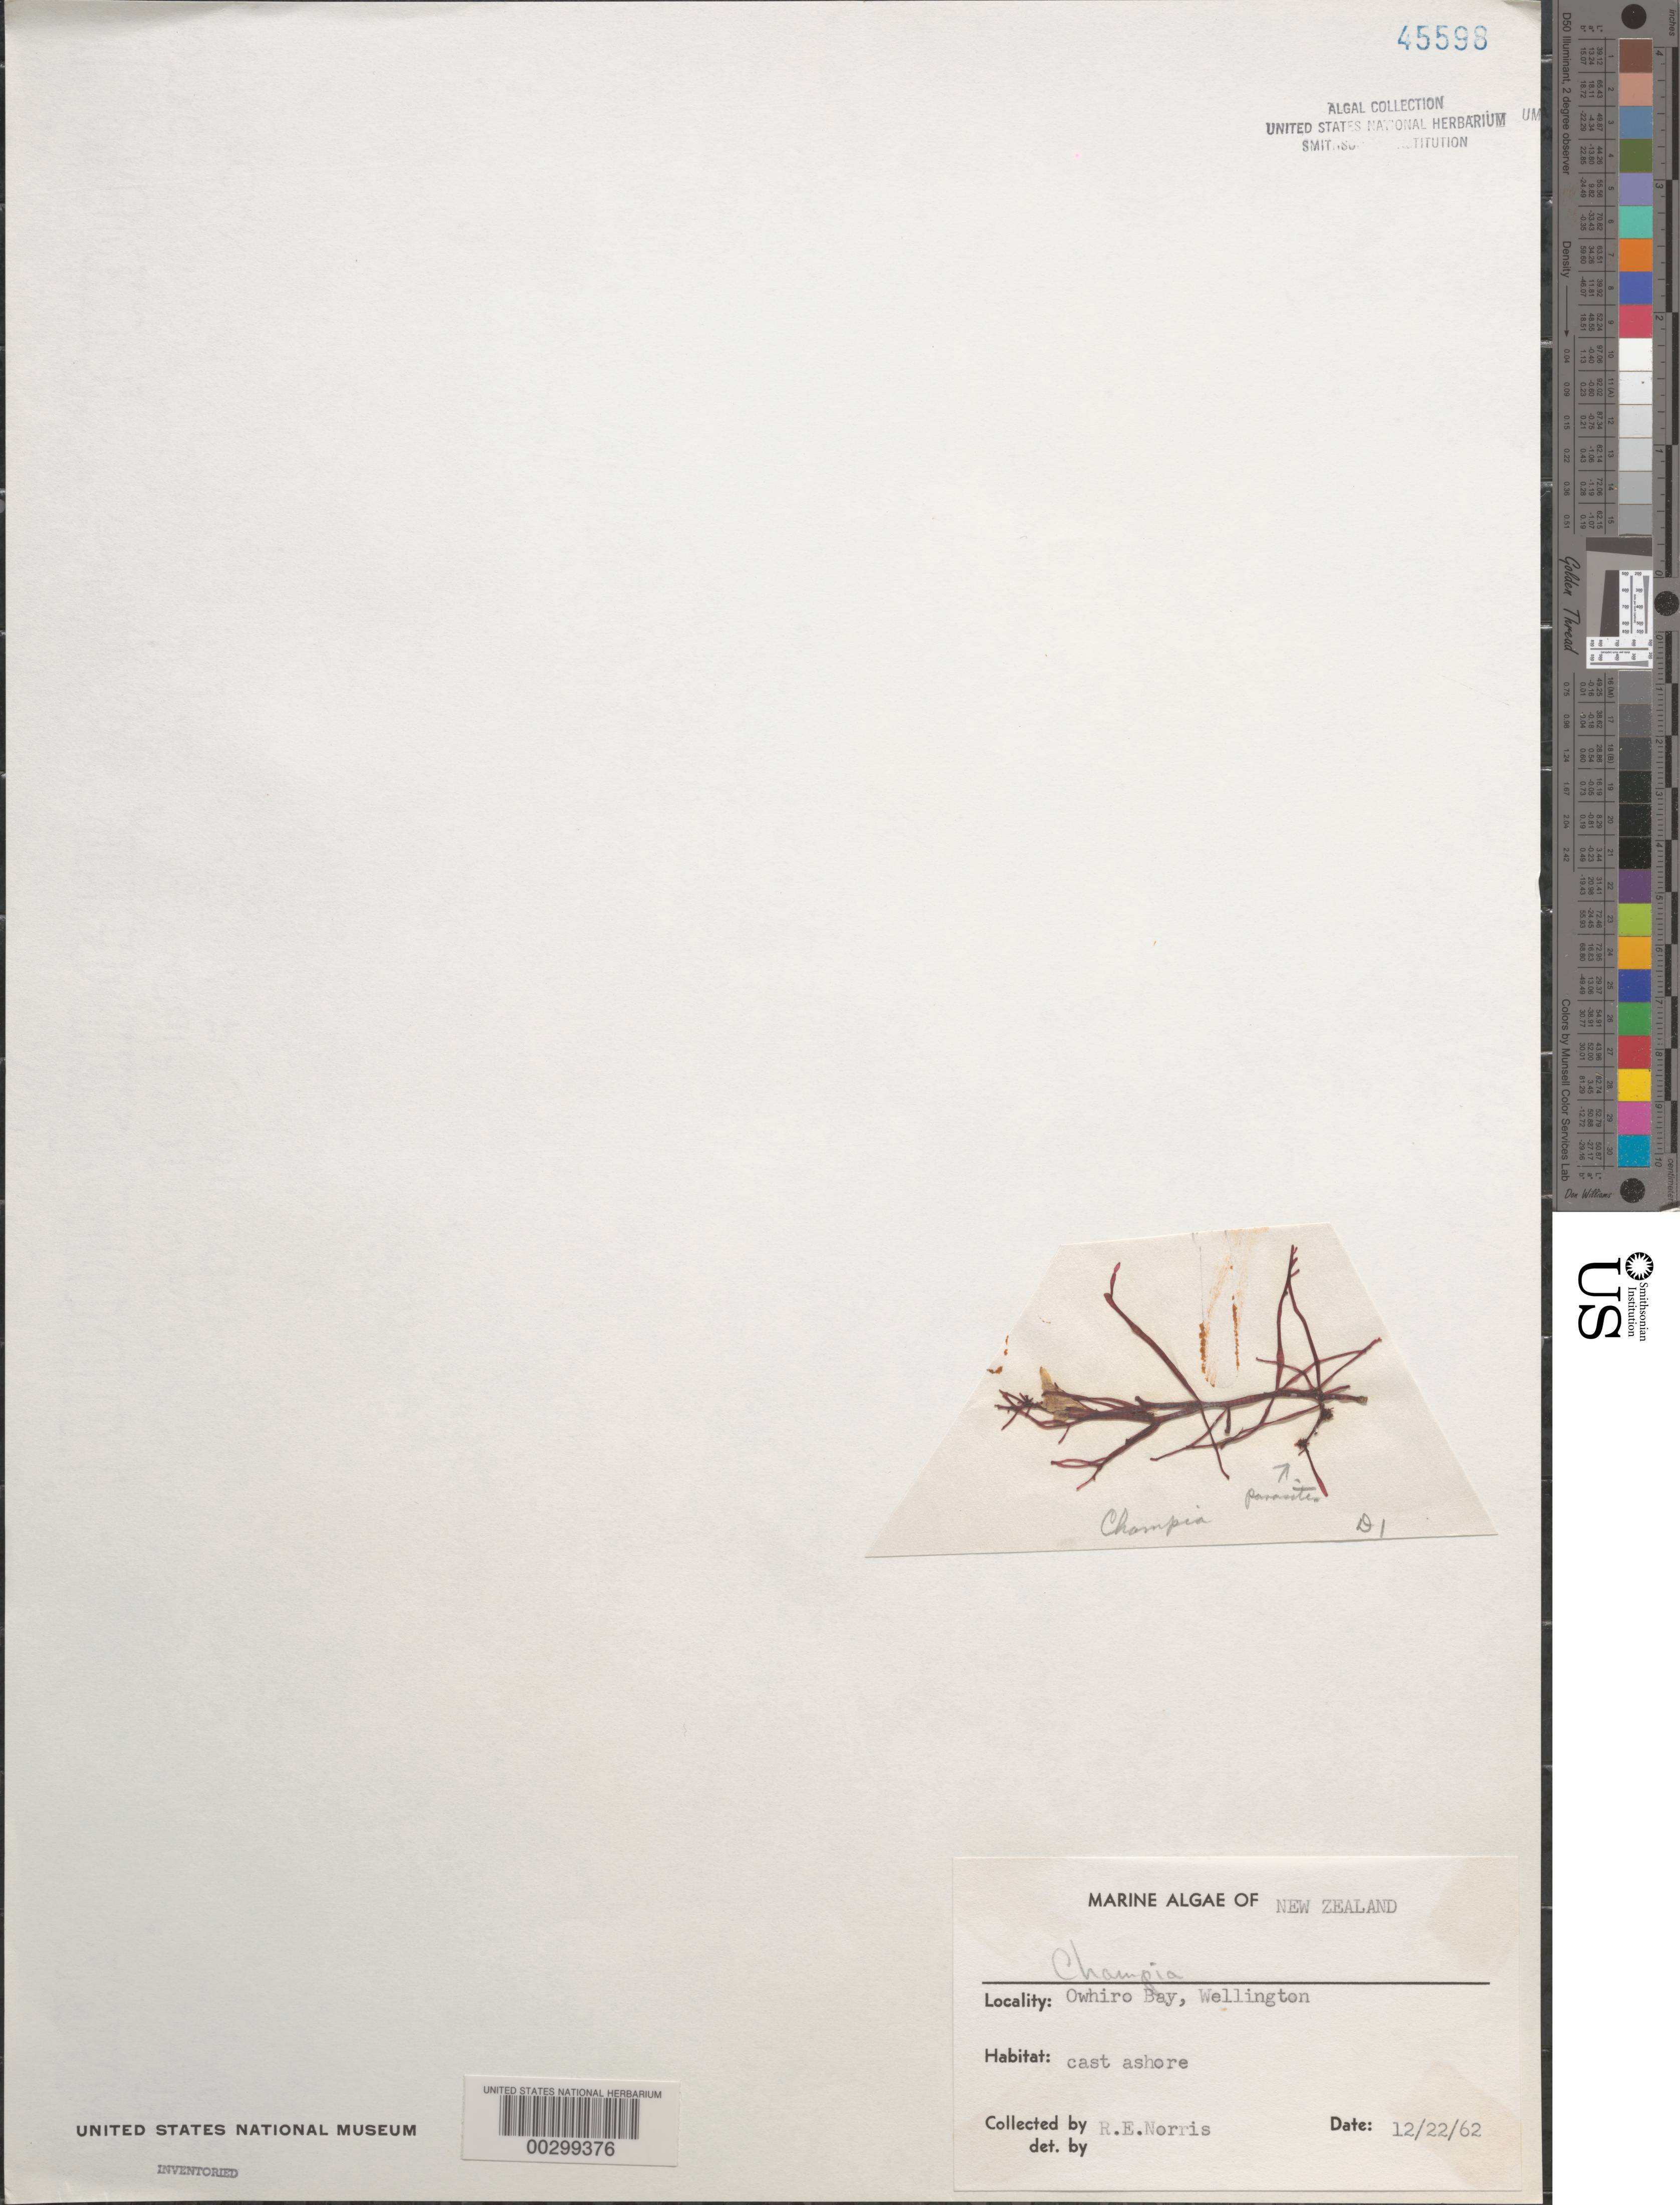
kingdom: Plantae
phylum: Rhodophyta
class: Florideophyceae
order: Rhodymeniales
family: Champiaceae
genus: Champia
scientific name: Champia sp.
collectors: R. E. Norris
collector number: D1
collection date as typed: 22 Dec 1962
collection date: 1962-12-22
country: New Zealand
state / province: Wellington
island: North Island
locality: Owhiro Bay, Wellington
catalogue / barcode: US 45598